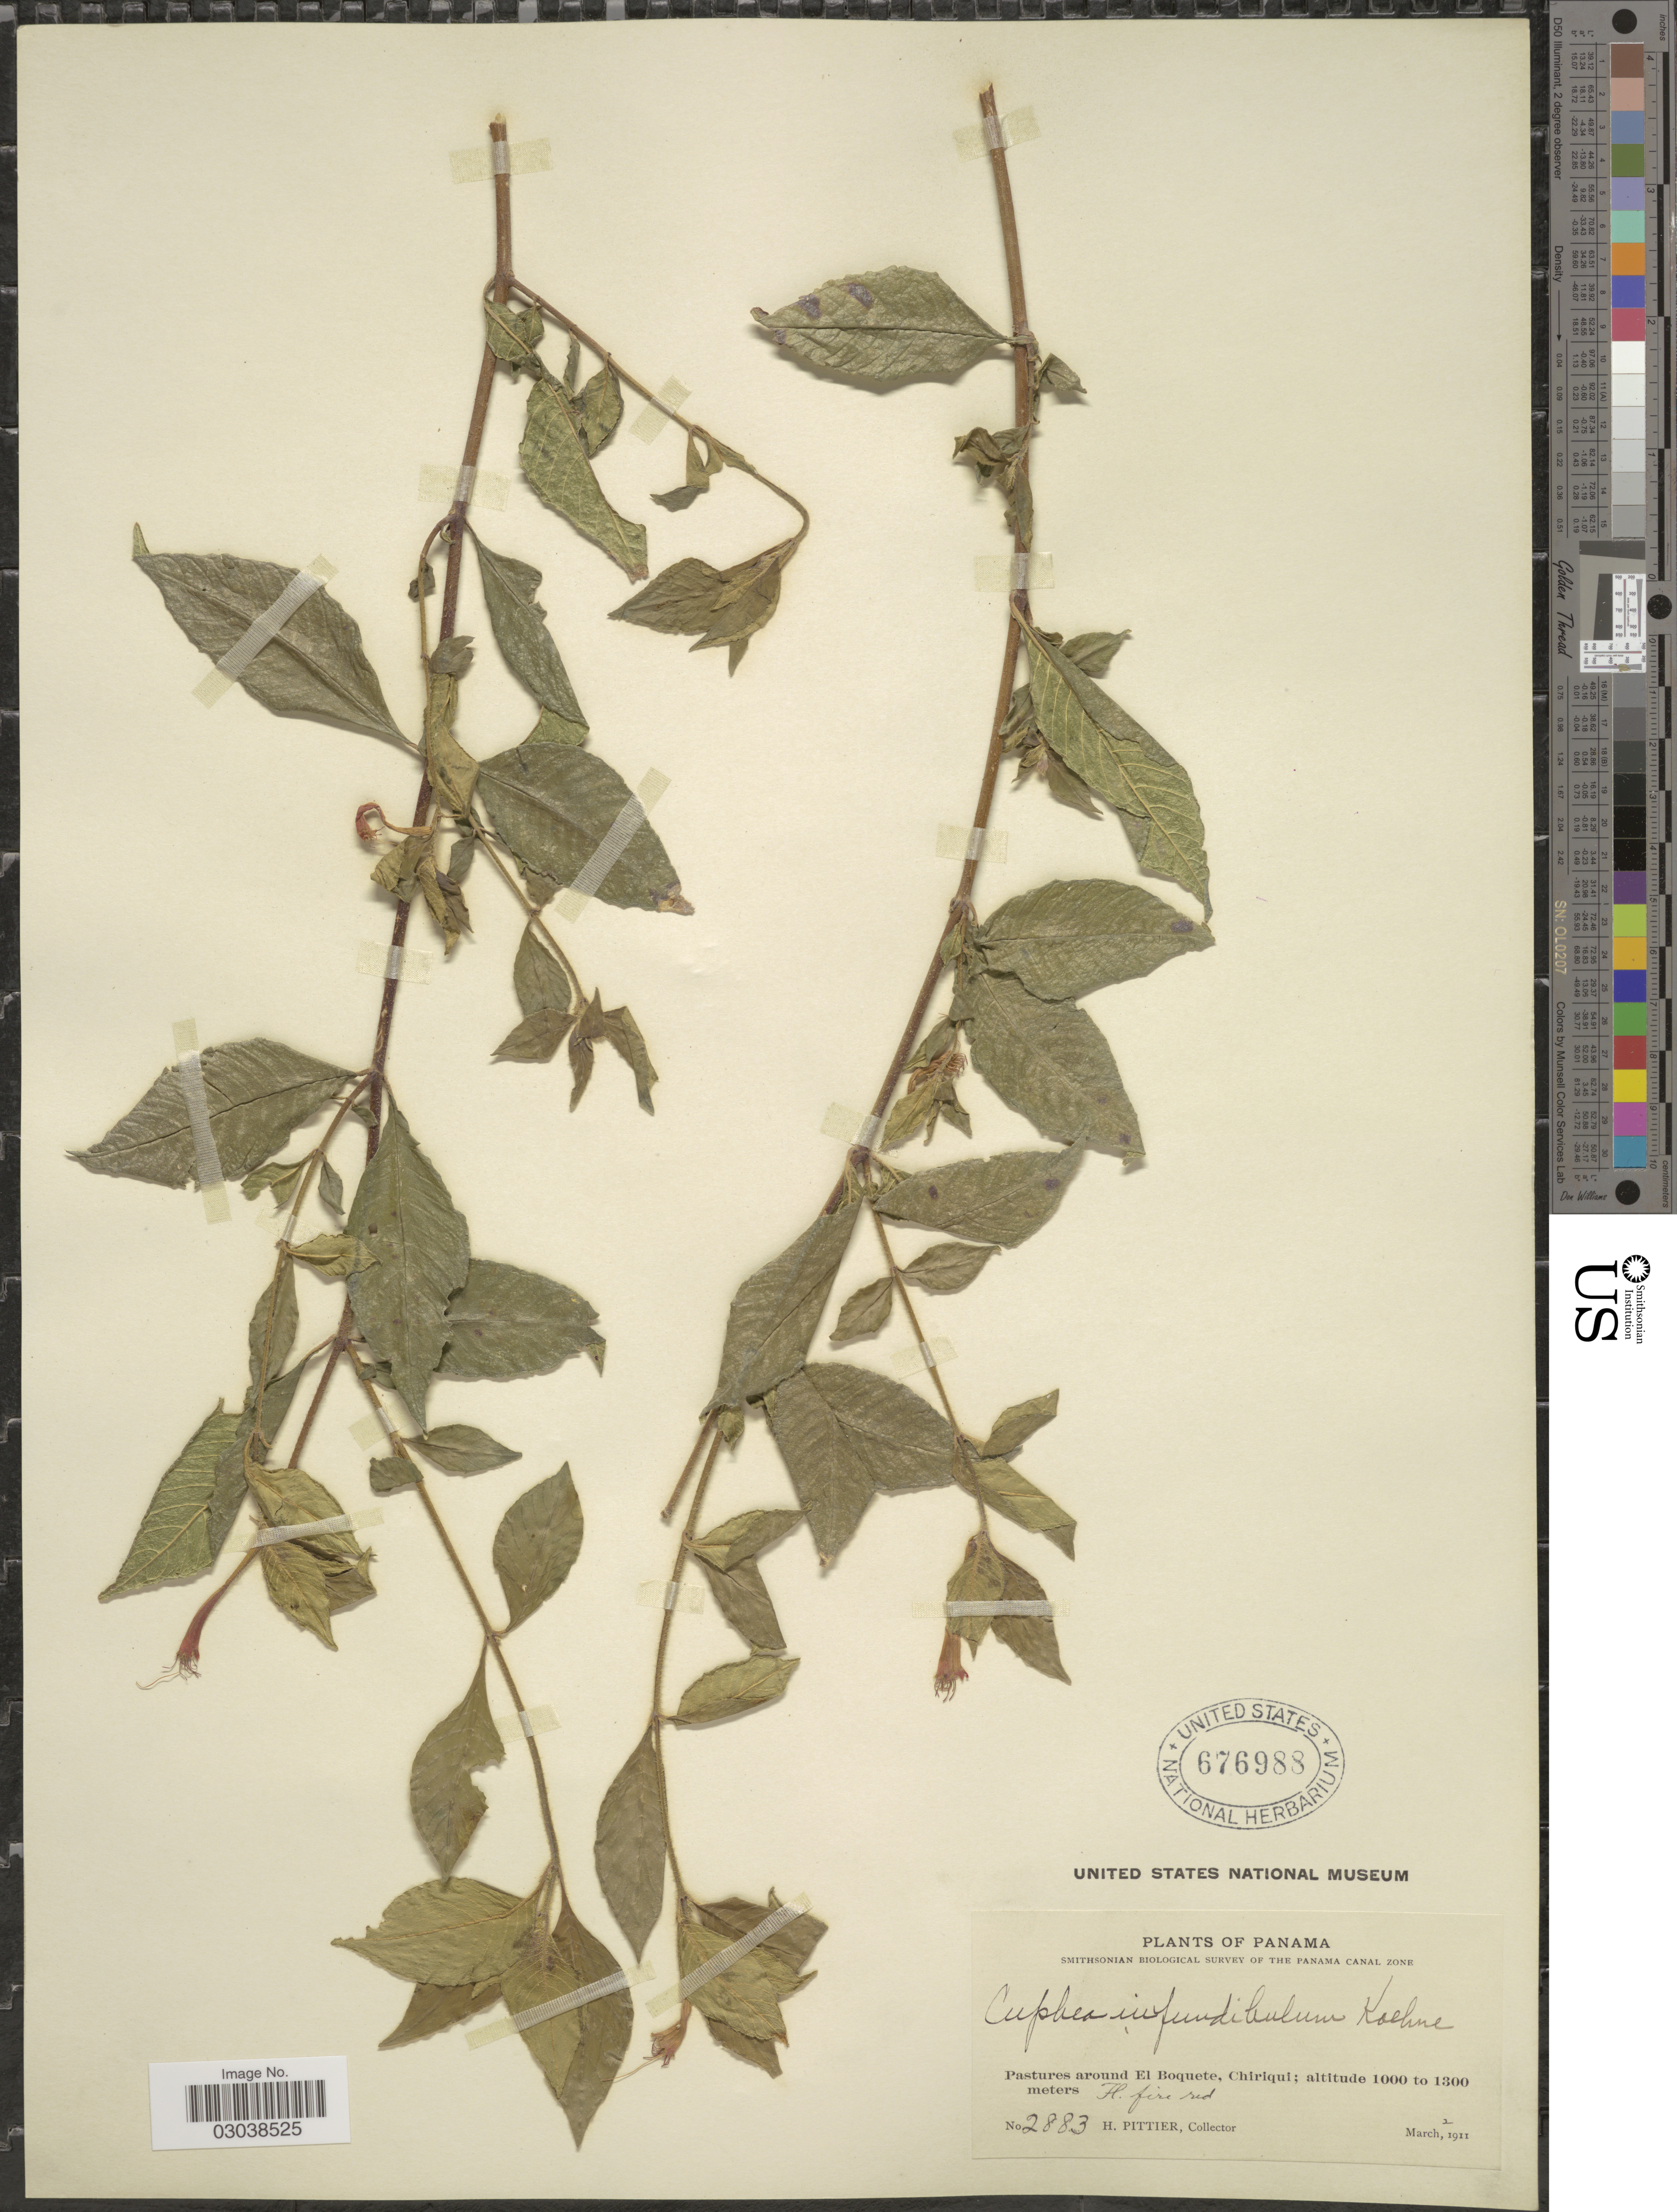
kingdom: Plantae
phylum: Tracheophyta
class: Magnoliopsida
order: Myrtales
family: Lythraceae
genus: Cuphea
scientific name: Cuphea infundibulum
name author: Koehne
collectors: H. F. Pittier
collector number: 2883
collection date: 1911-03-02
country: Panama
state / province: Chiriqui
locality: Pastures around El Boquete.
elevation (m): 1000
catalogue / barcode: US 676988